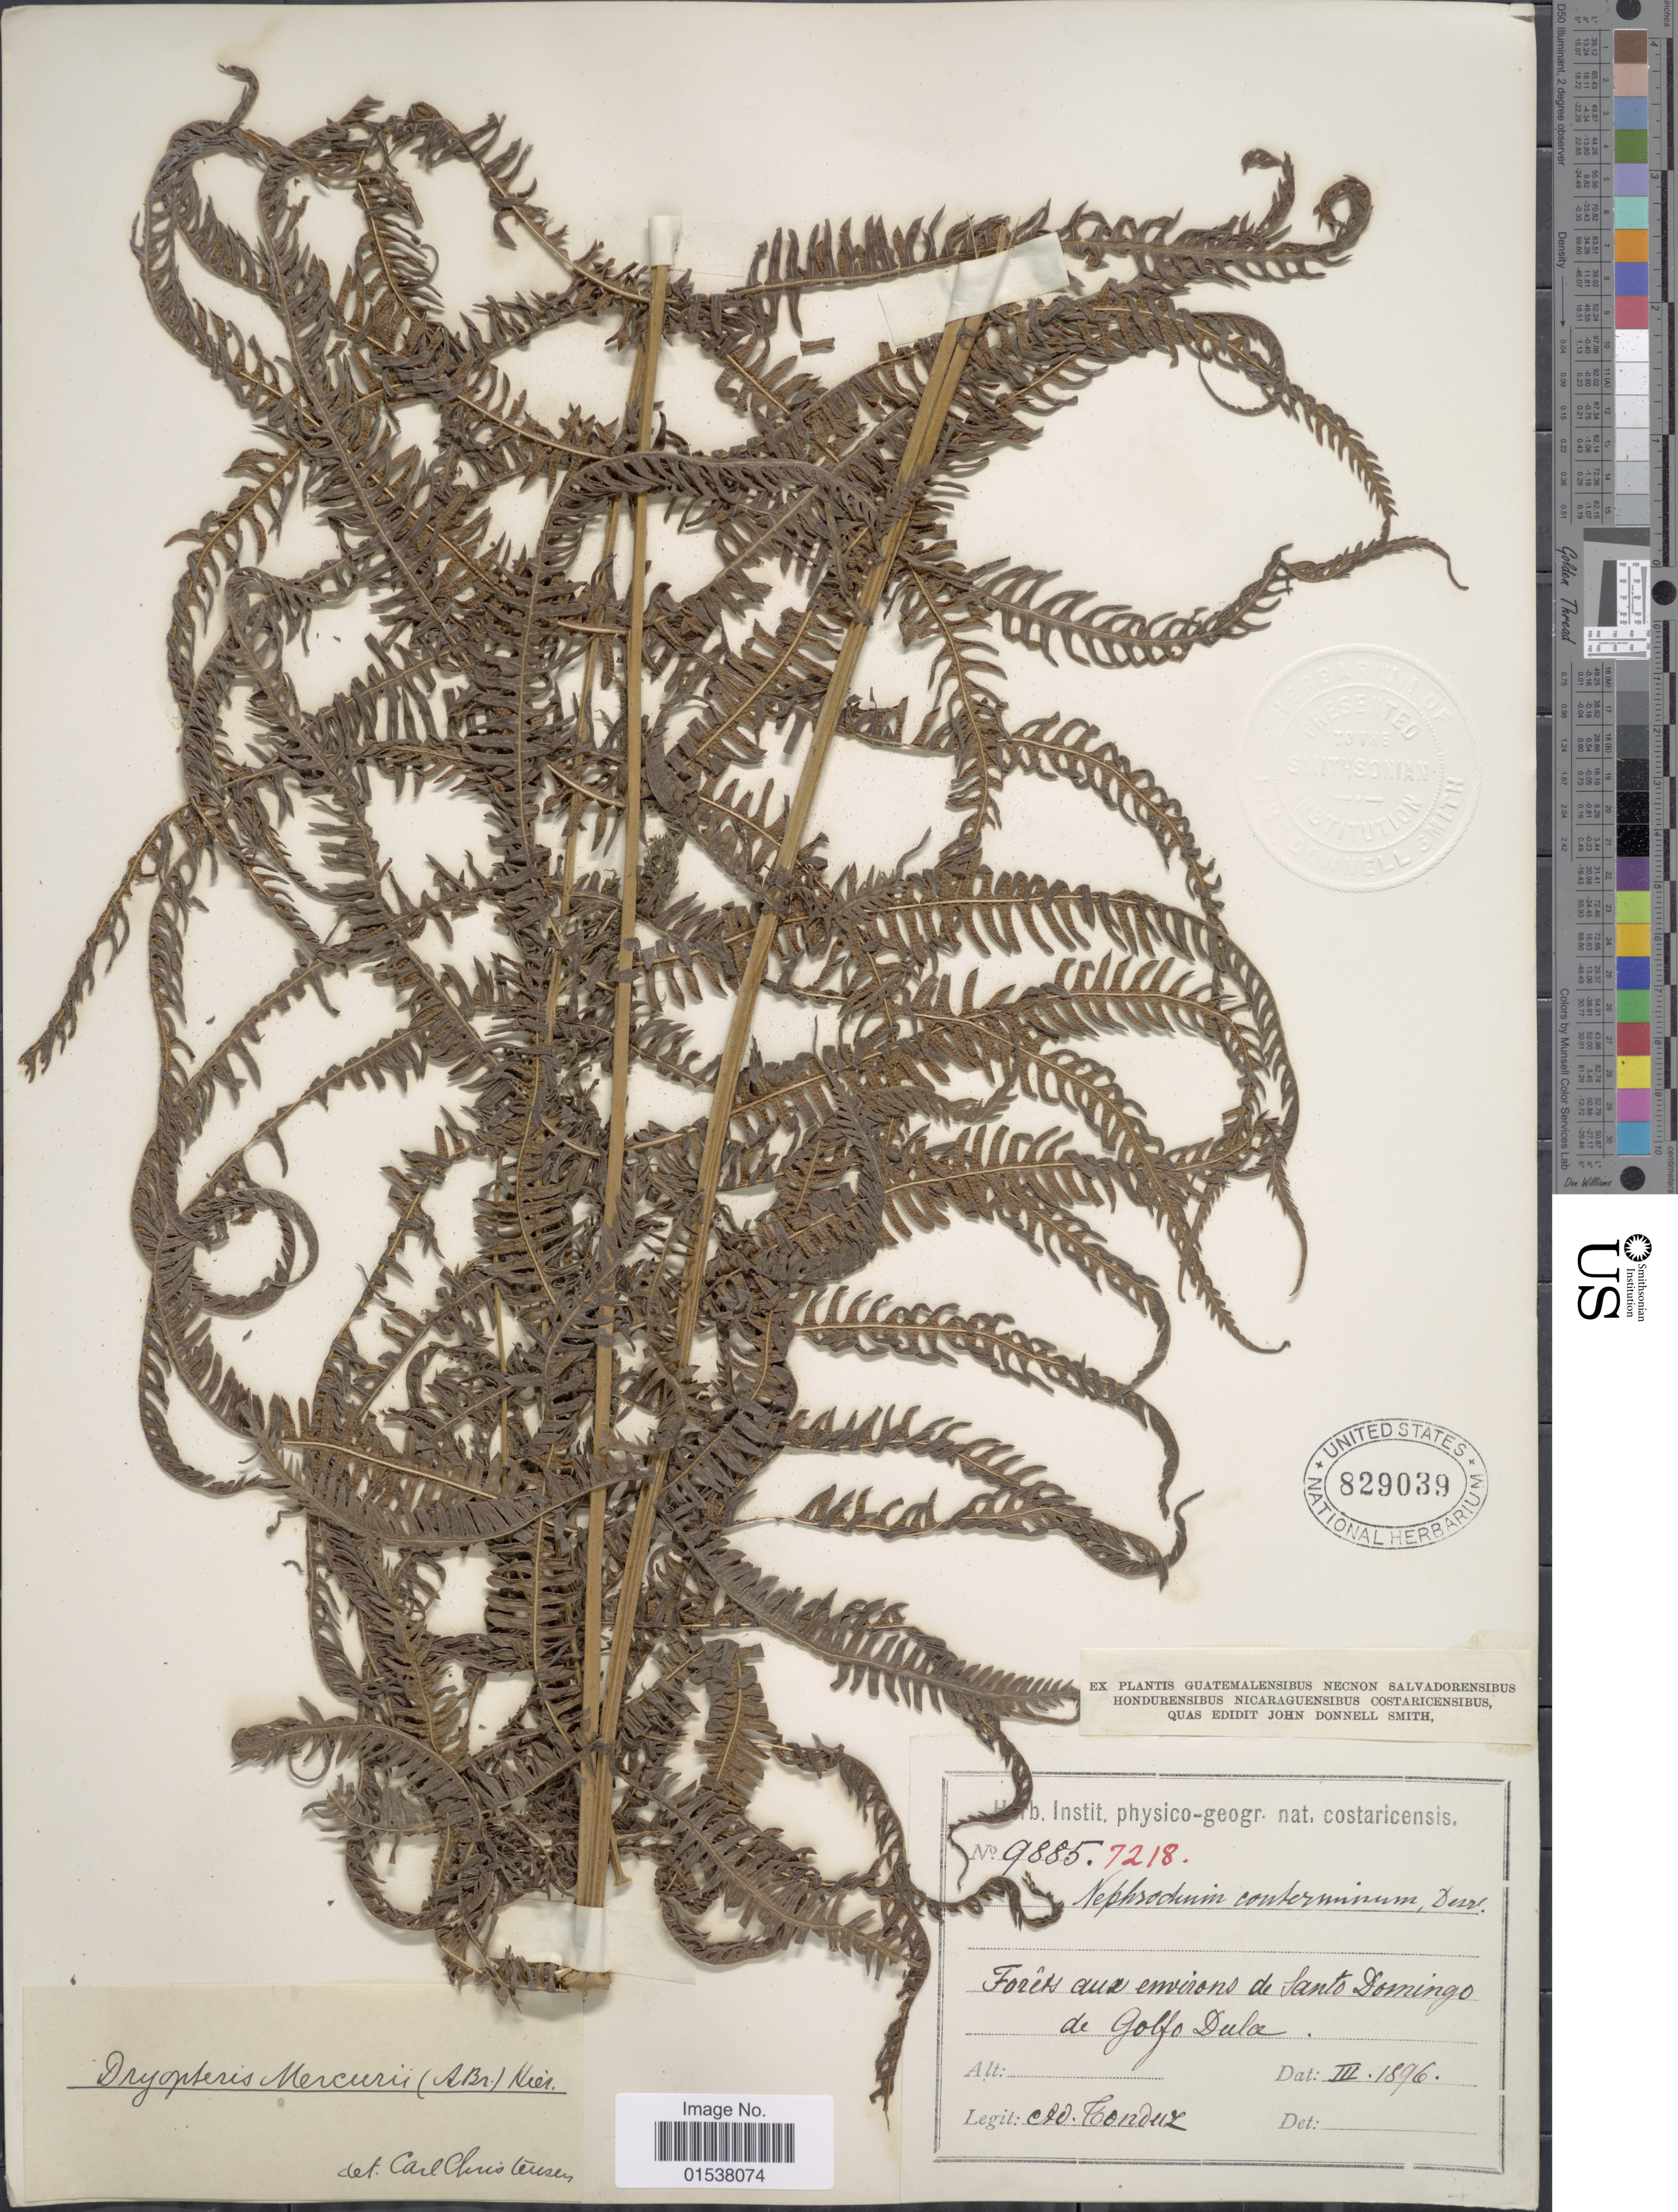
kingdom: Plantae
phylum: Tracheophyta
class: Polypodiopsida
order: Polypodiales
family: Thelypteridaceae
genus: Amauropelta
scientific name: Amauropelta balbisii (Spreng.) comb. nov., ined. 2015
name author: (Spreng.)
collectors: A. Tonduz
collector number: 9885/7218*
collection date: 1896-03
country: Costa Rica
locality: Forets au environs de Santo Domingo de Golfo Dulce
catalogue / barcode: US 829039